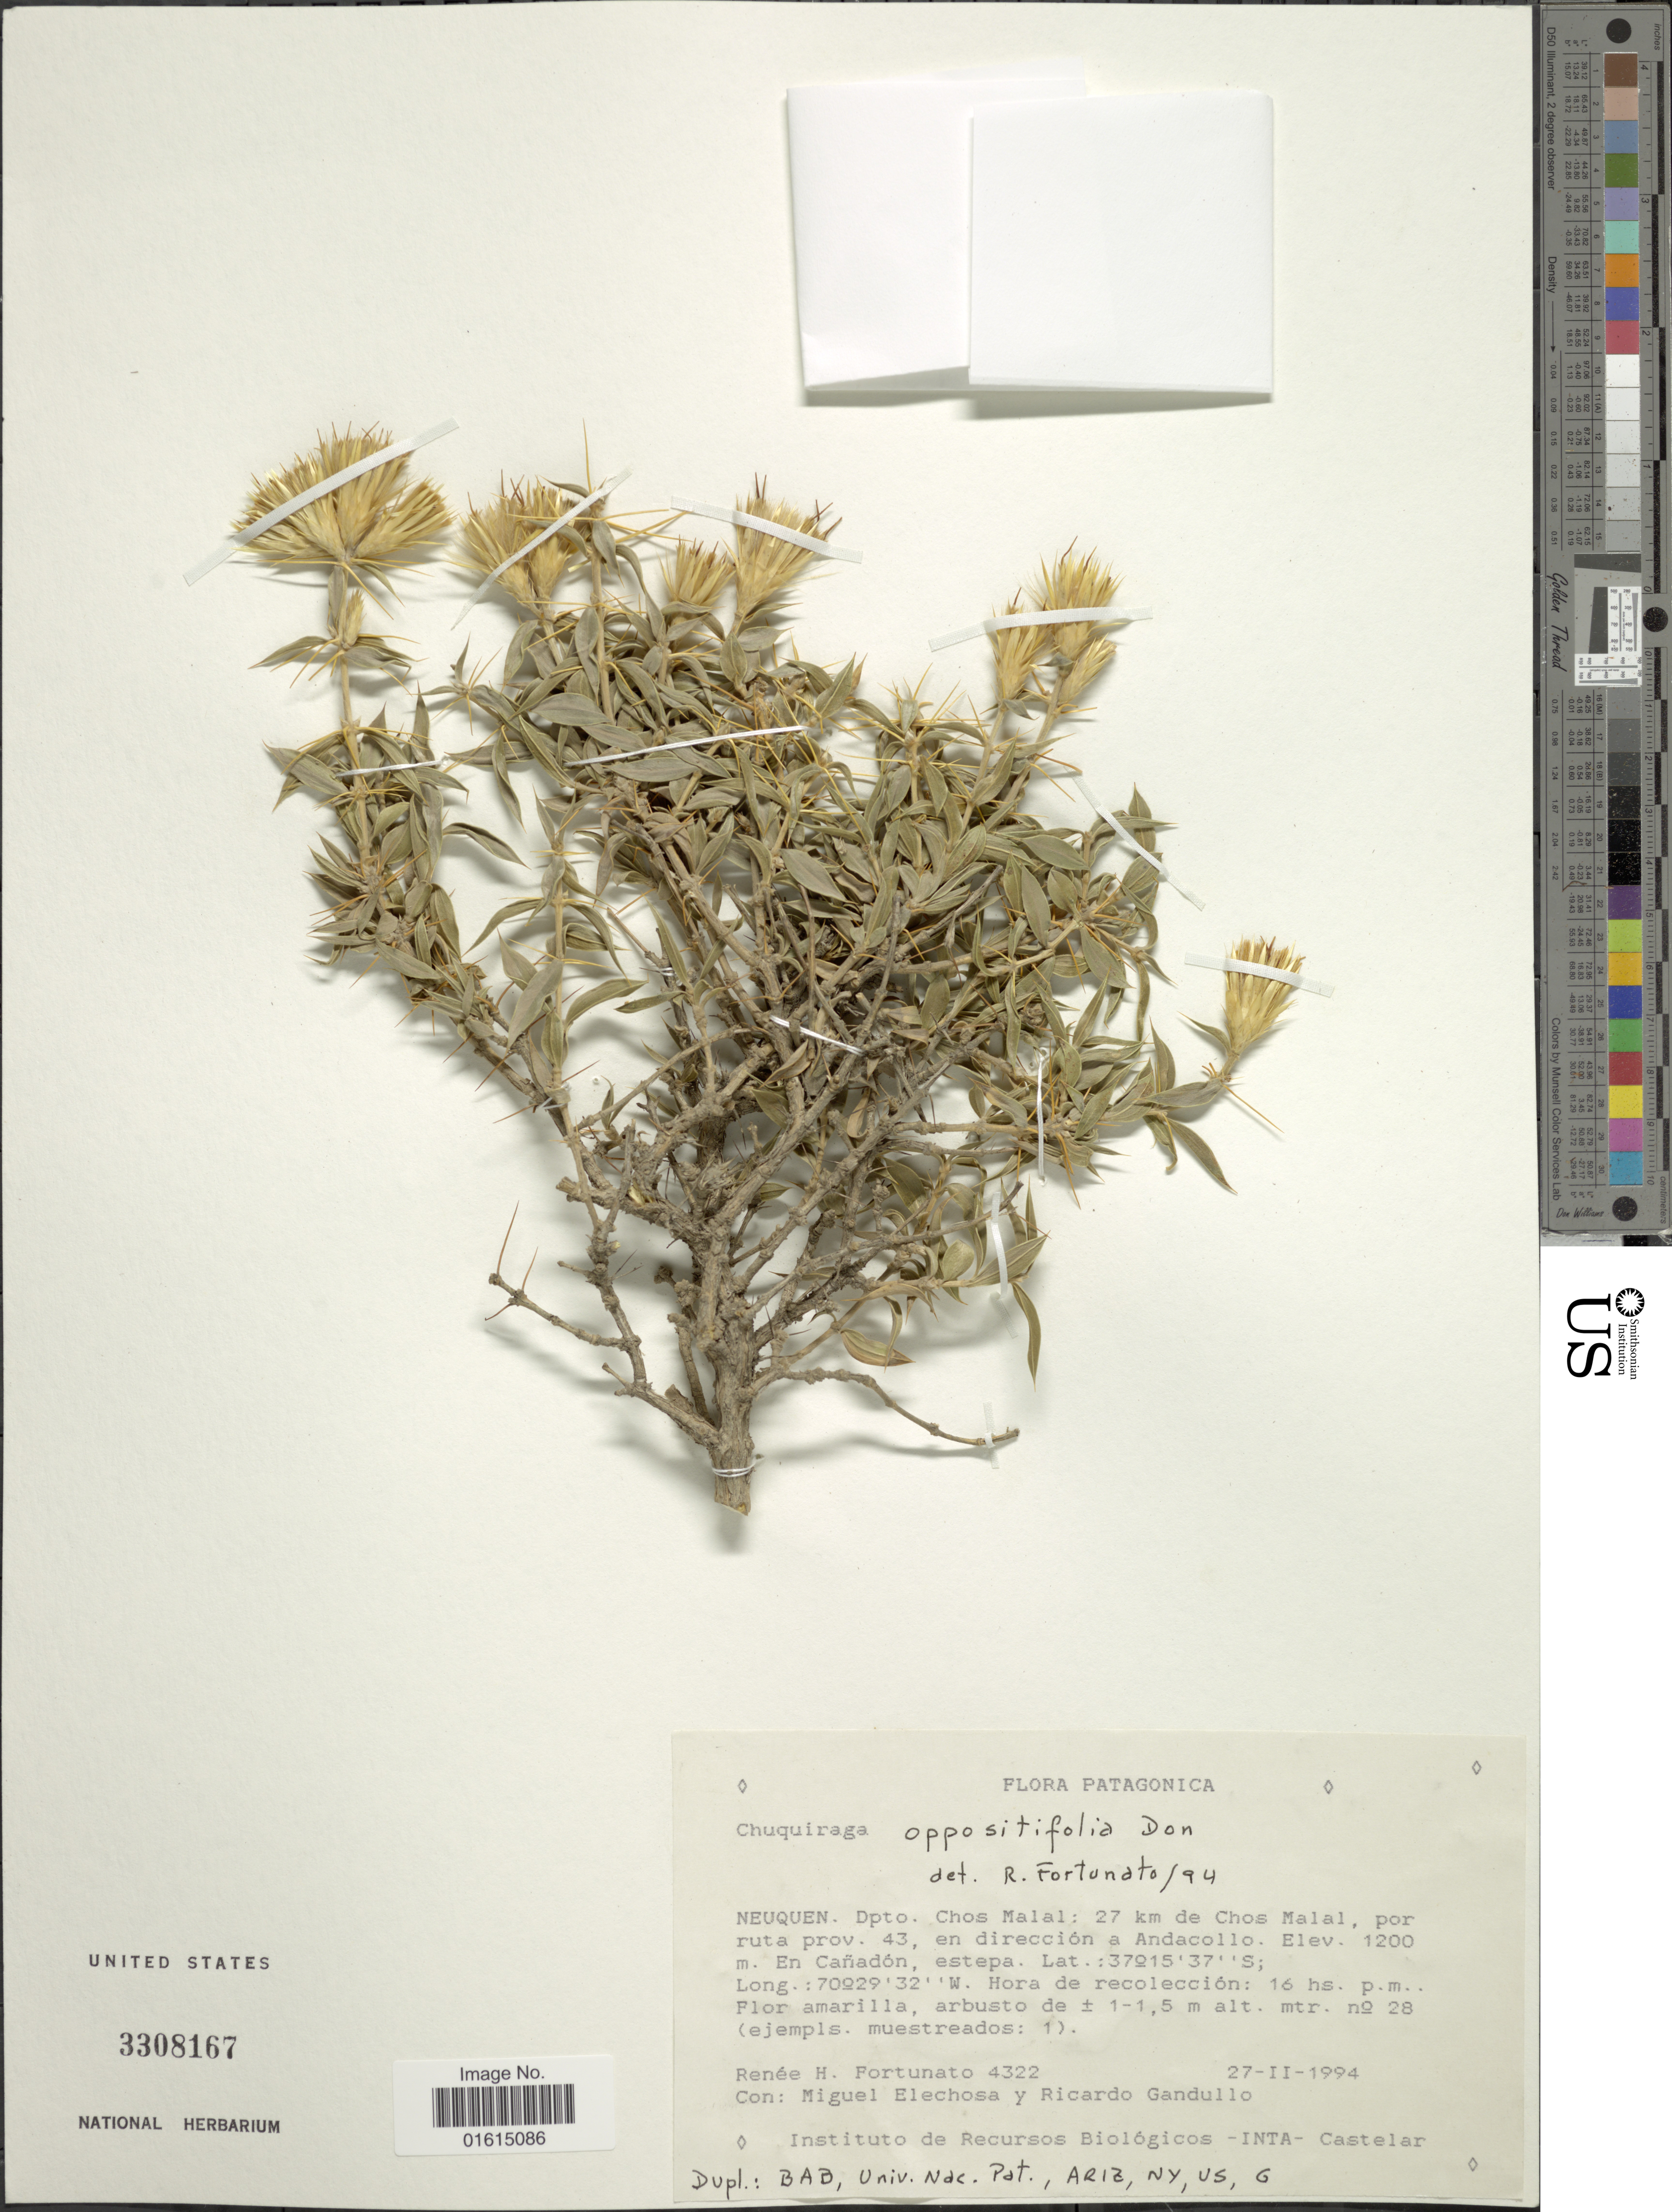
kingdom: Plantae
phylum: Tracheophyta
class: Magnoliopsida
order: Asterales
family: Asteraceae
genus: Chuquiraga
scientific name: Chuquiraga oppositifolia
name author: D. Don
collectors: R. H. Fortunato, M. Elechosa & R. Gandullo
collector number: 4322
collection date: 1994-02-27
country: Argentina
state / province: Neuquen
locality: Patagonica, Neuquen, Dpto. Chos Malal, 27 km de Chos Malal, por ruta prov. 43, en direccion a Andacolla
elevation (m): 1200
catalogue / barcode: US 3308167